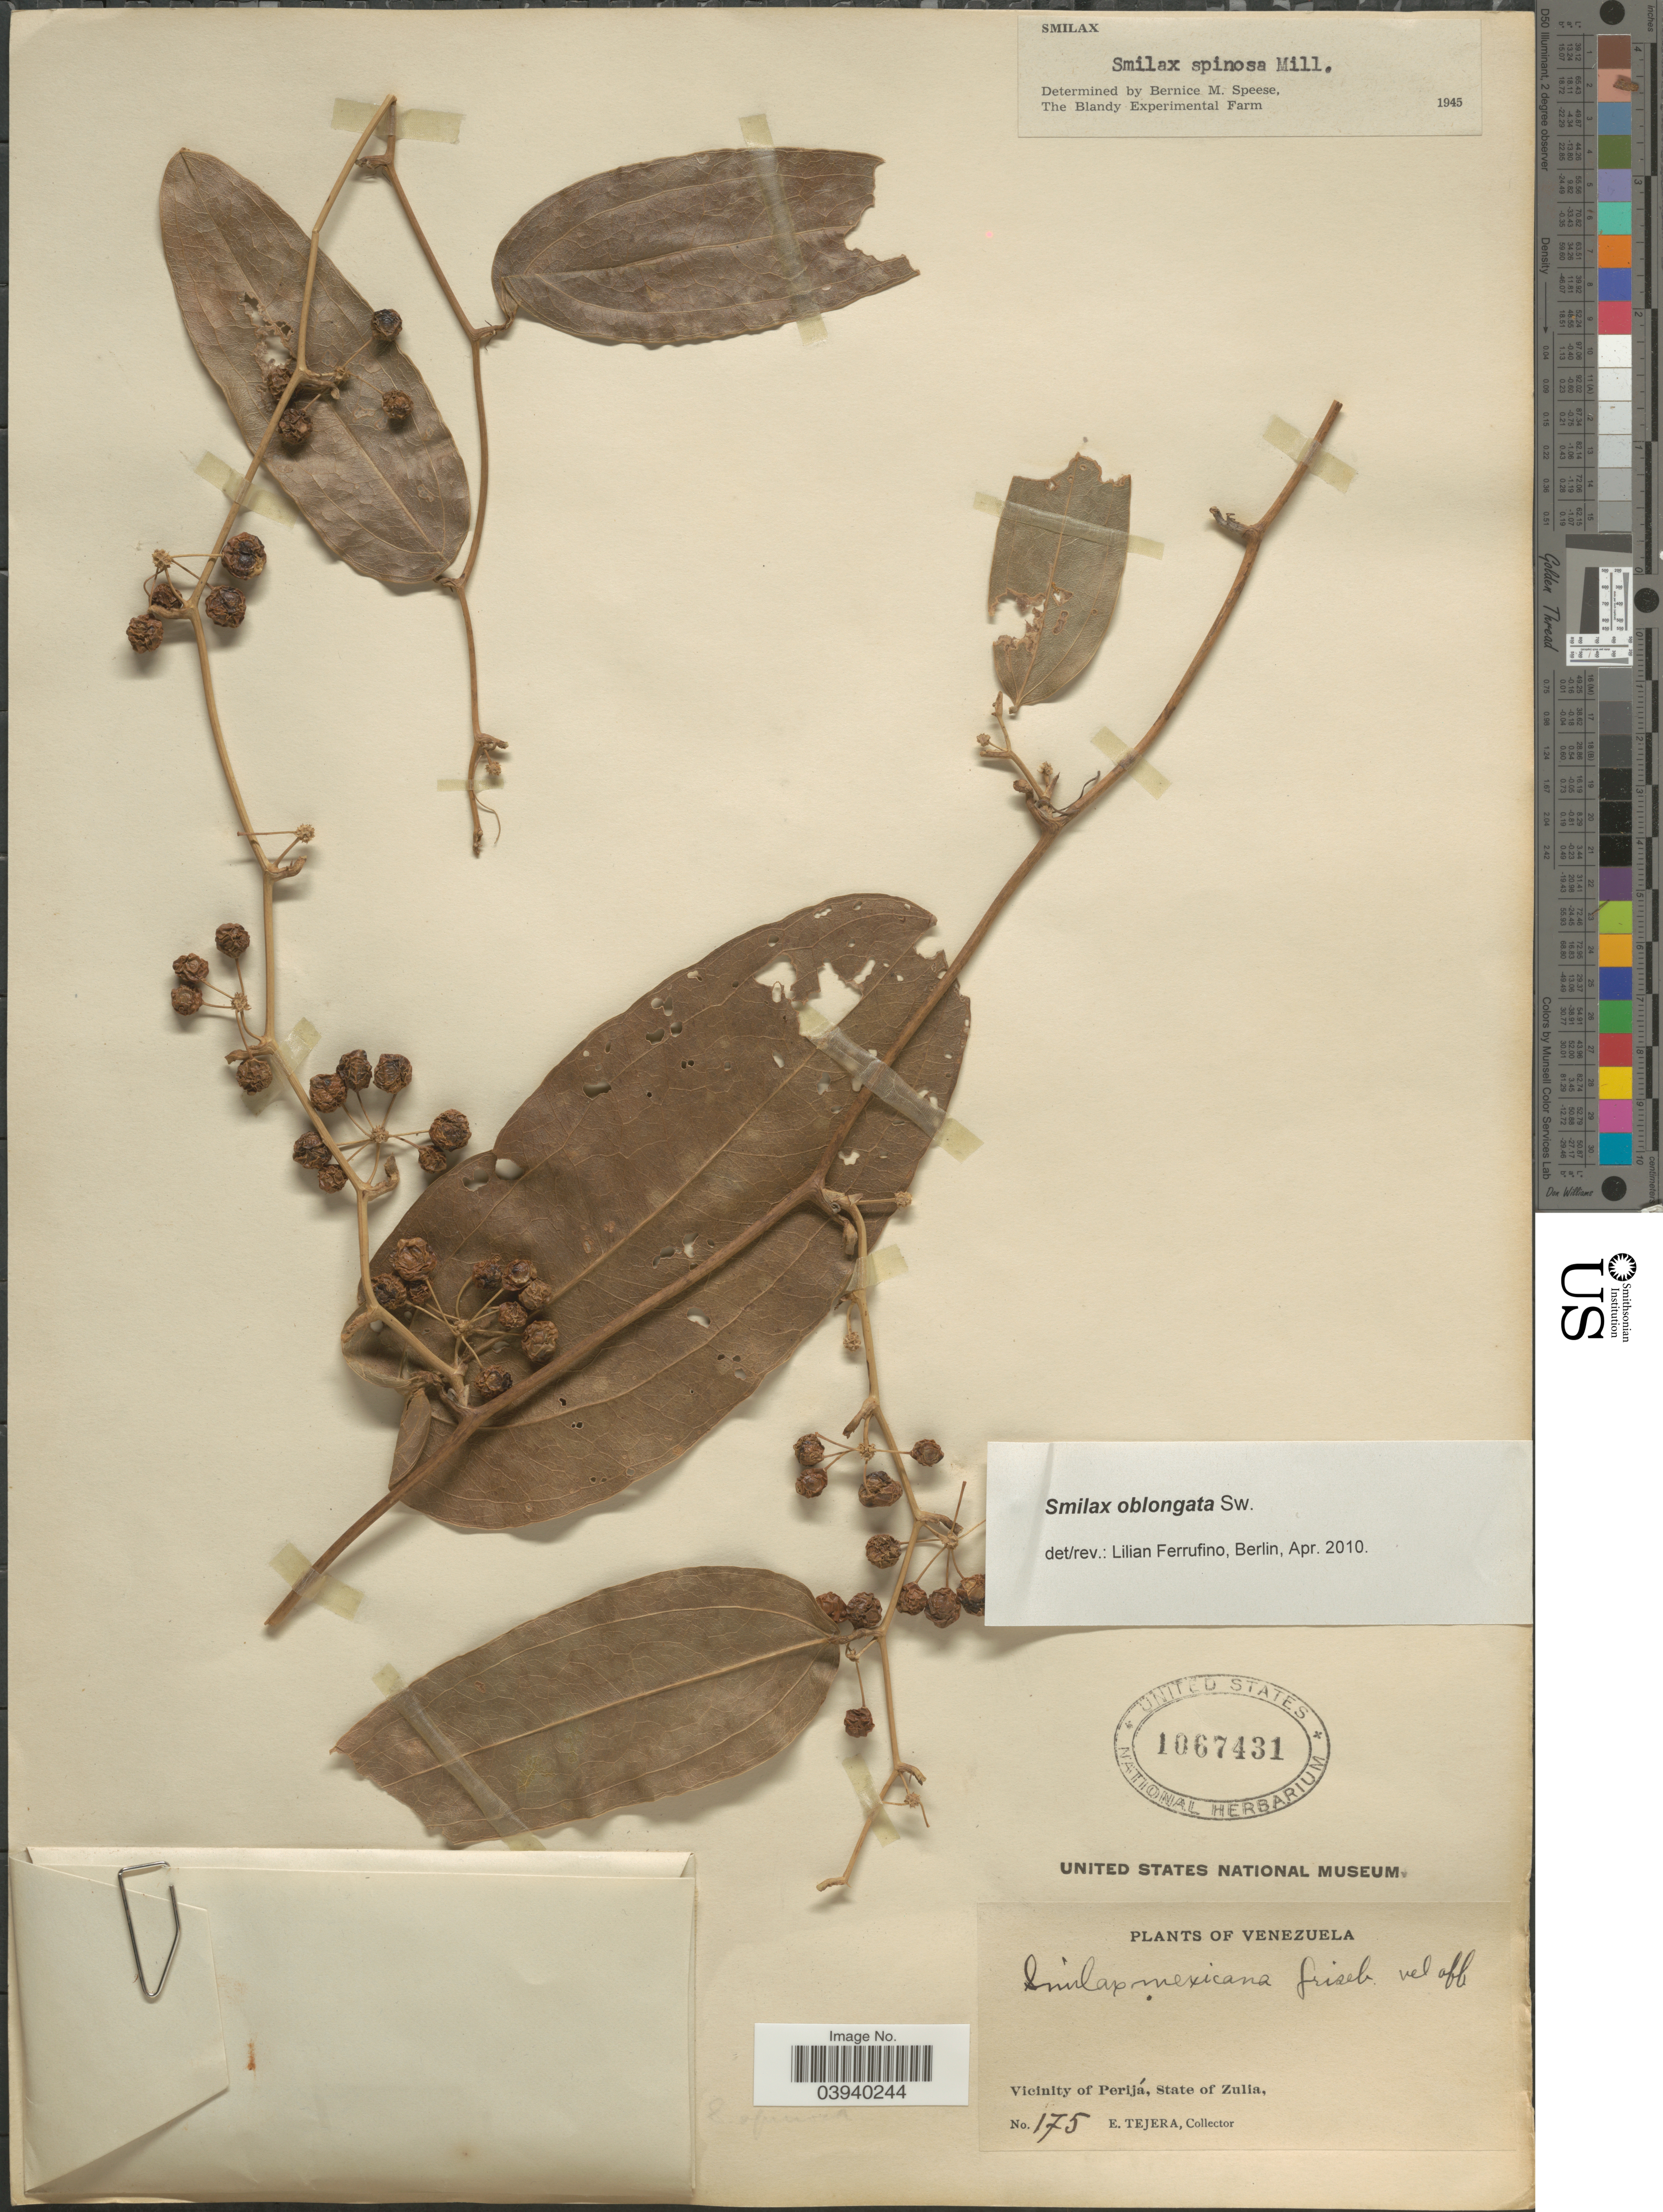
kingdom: Plantae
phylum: Tracheophyta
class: Liliopsida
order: Liliales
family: Smilacaceae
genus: Smilax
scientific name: Smilax oblongata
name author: Sw.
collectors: E. Tejera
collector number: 175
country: Venezuela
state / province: Zulia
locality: Vicinity of Perijá.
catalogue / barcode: US 1067431